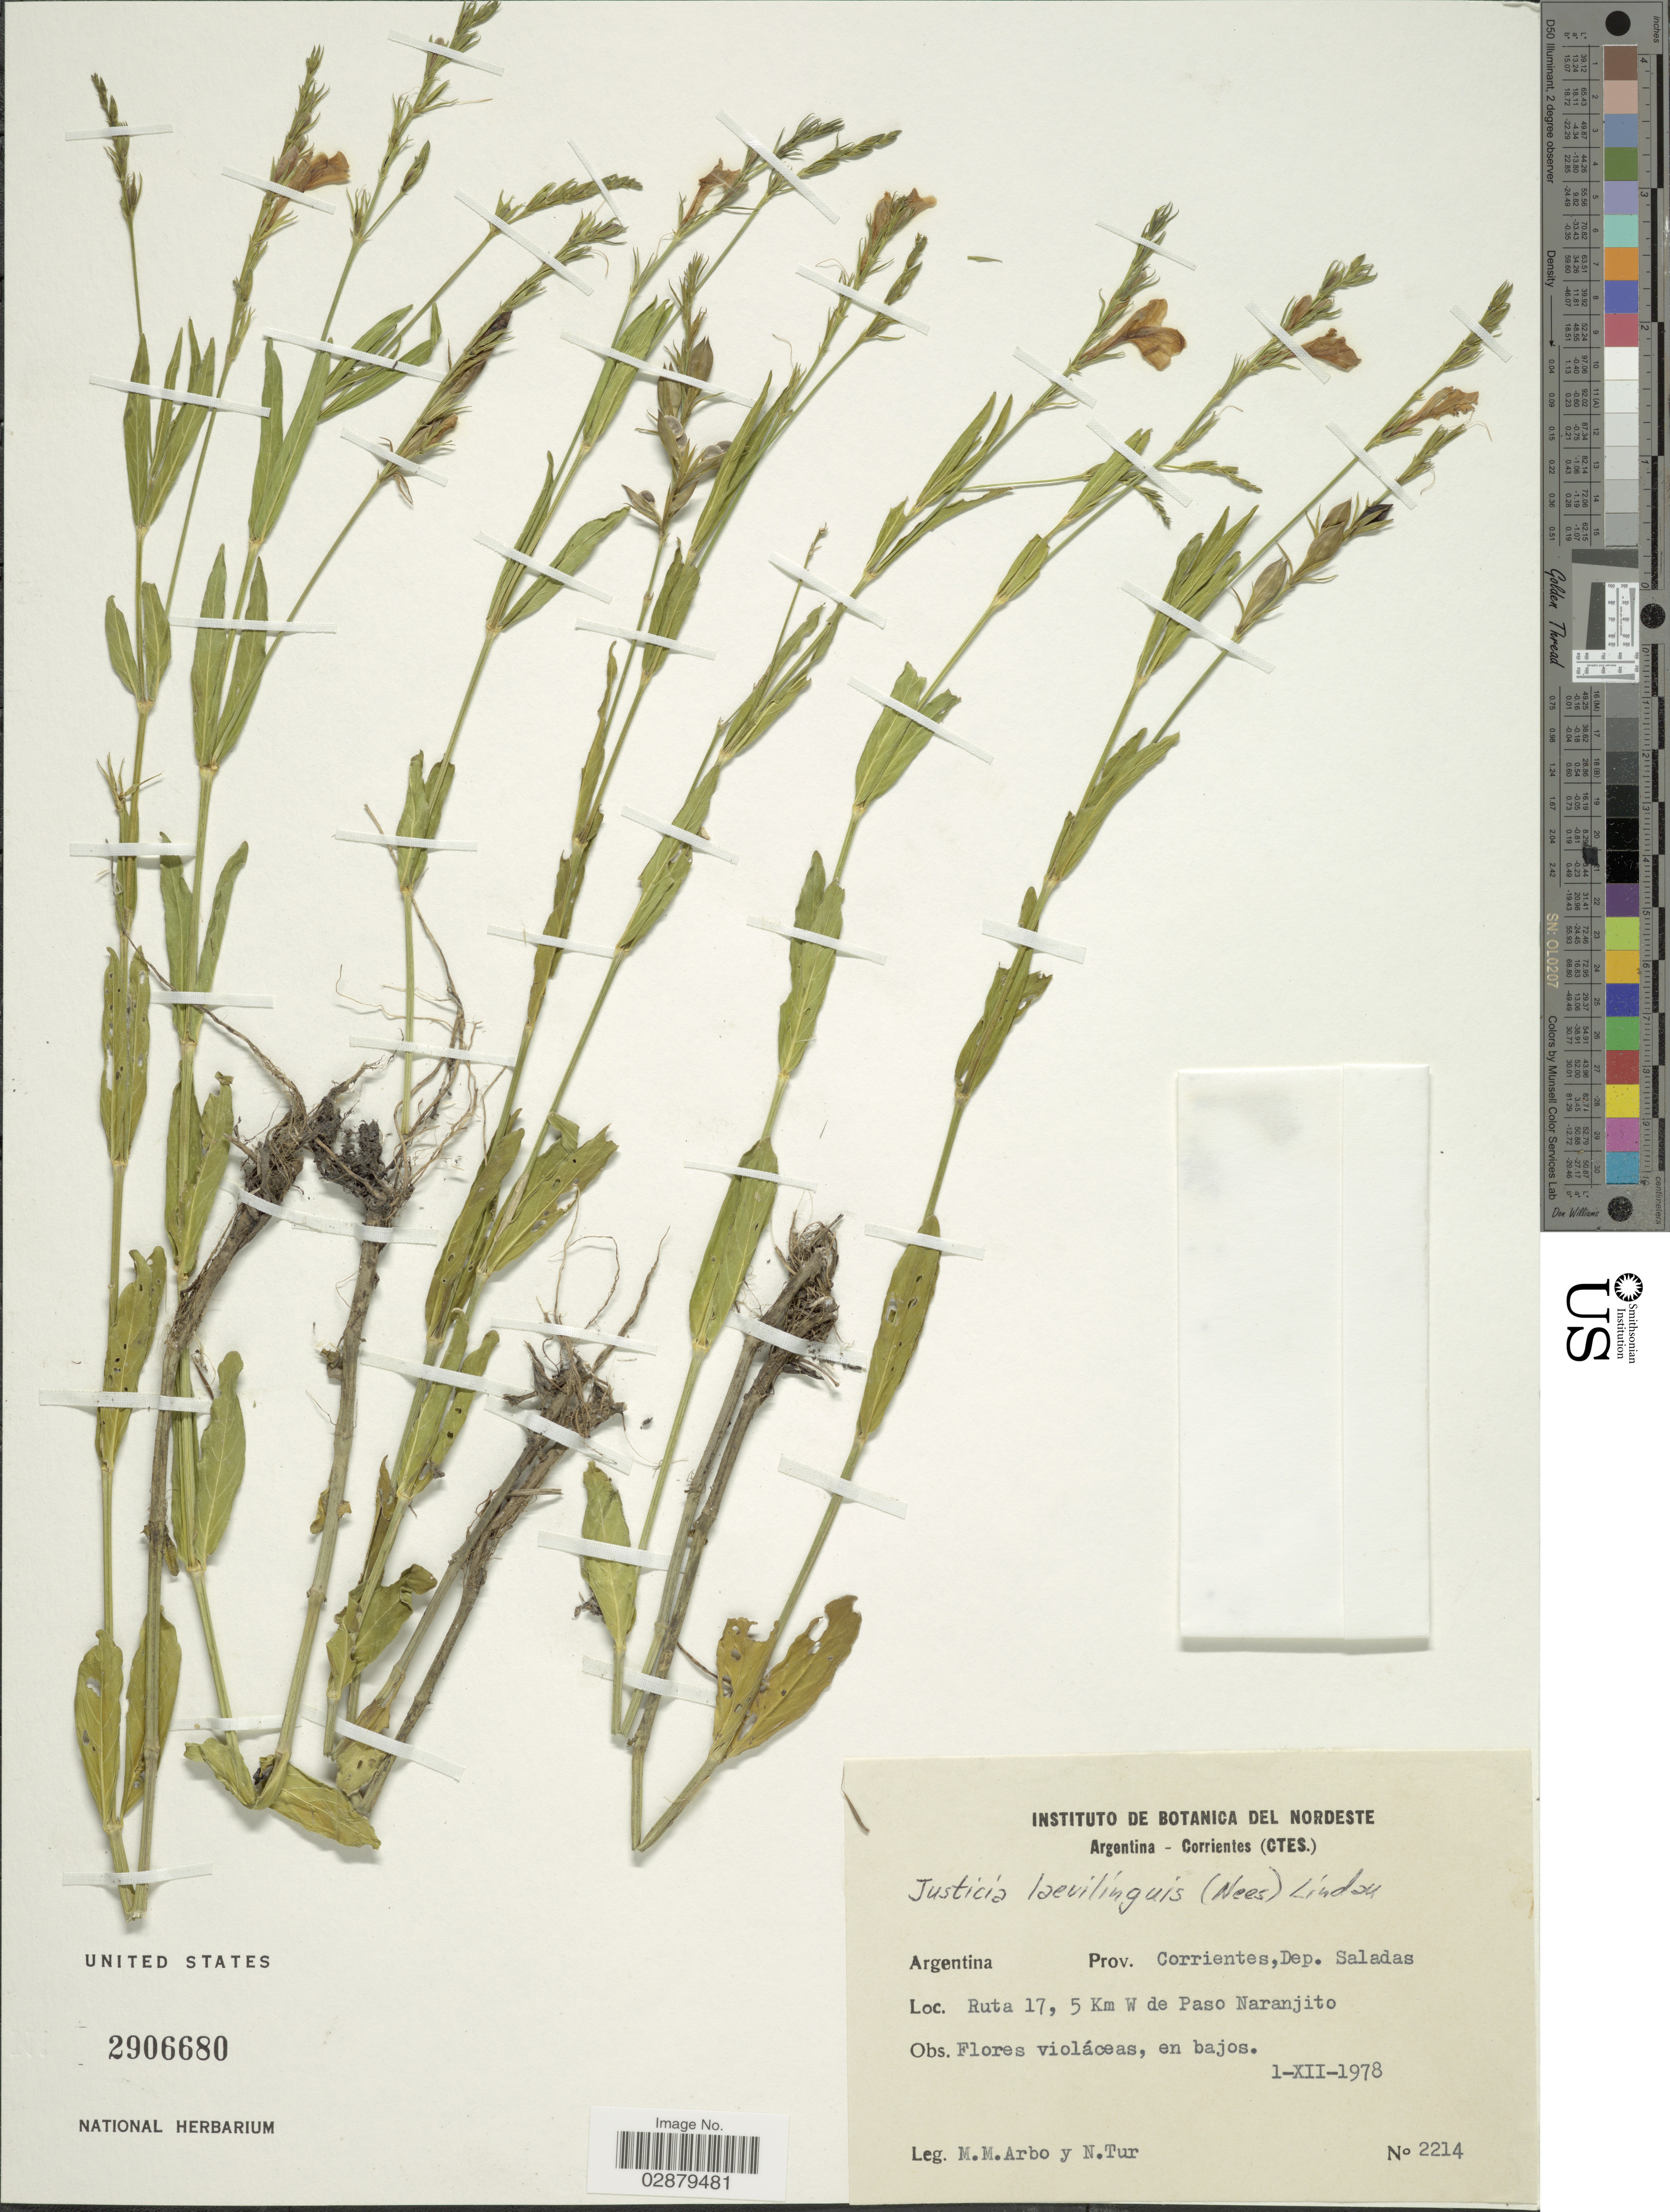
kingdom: Plantae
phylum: Tracheophyta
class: Magnoliopsida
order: Lamiales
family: Acanthaceae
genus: Justicia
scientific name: Justicia laevilinguis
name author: (Nees) Lindau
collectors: M. M. Arbo & N. Tur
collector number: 2214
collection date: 1978-12-01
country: Argentina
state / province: Corrientes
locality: Dep. Saladas. Ruta 17, 5 Km W de Paso Naranjito.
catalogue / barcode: US 2906680